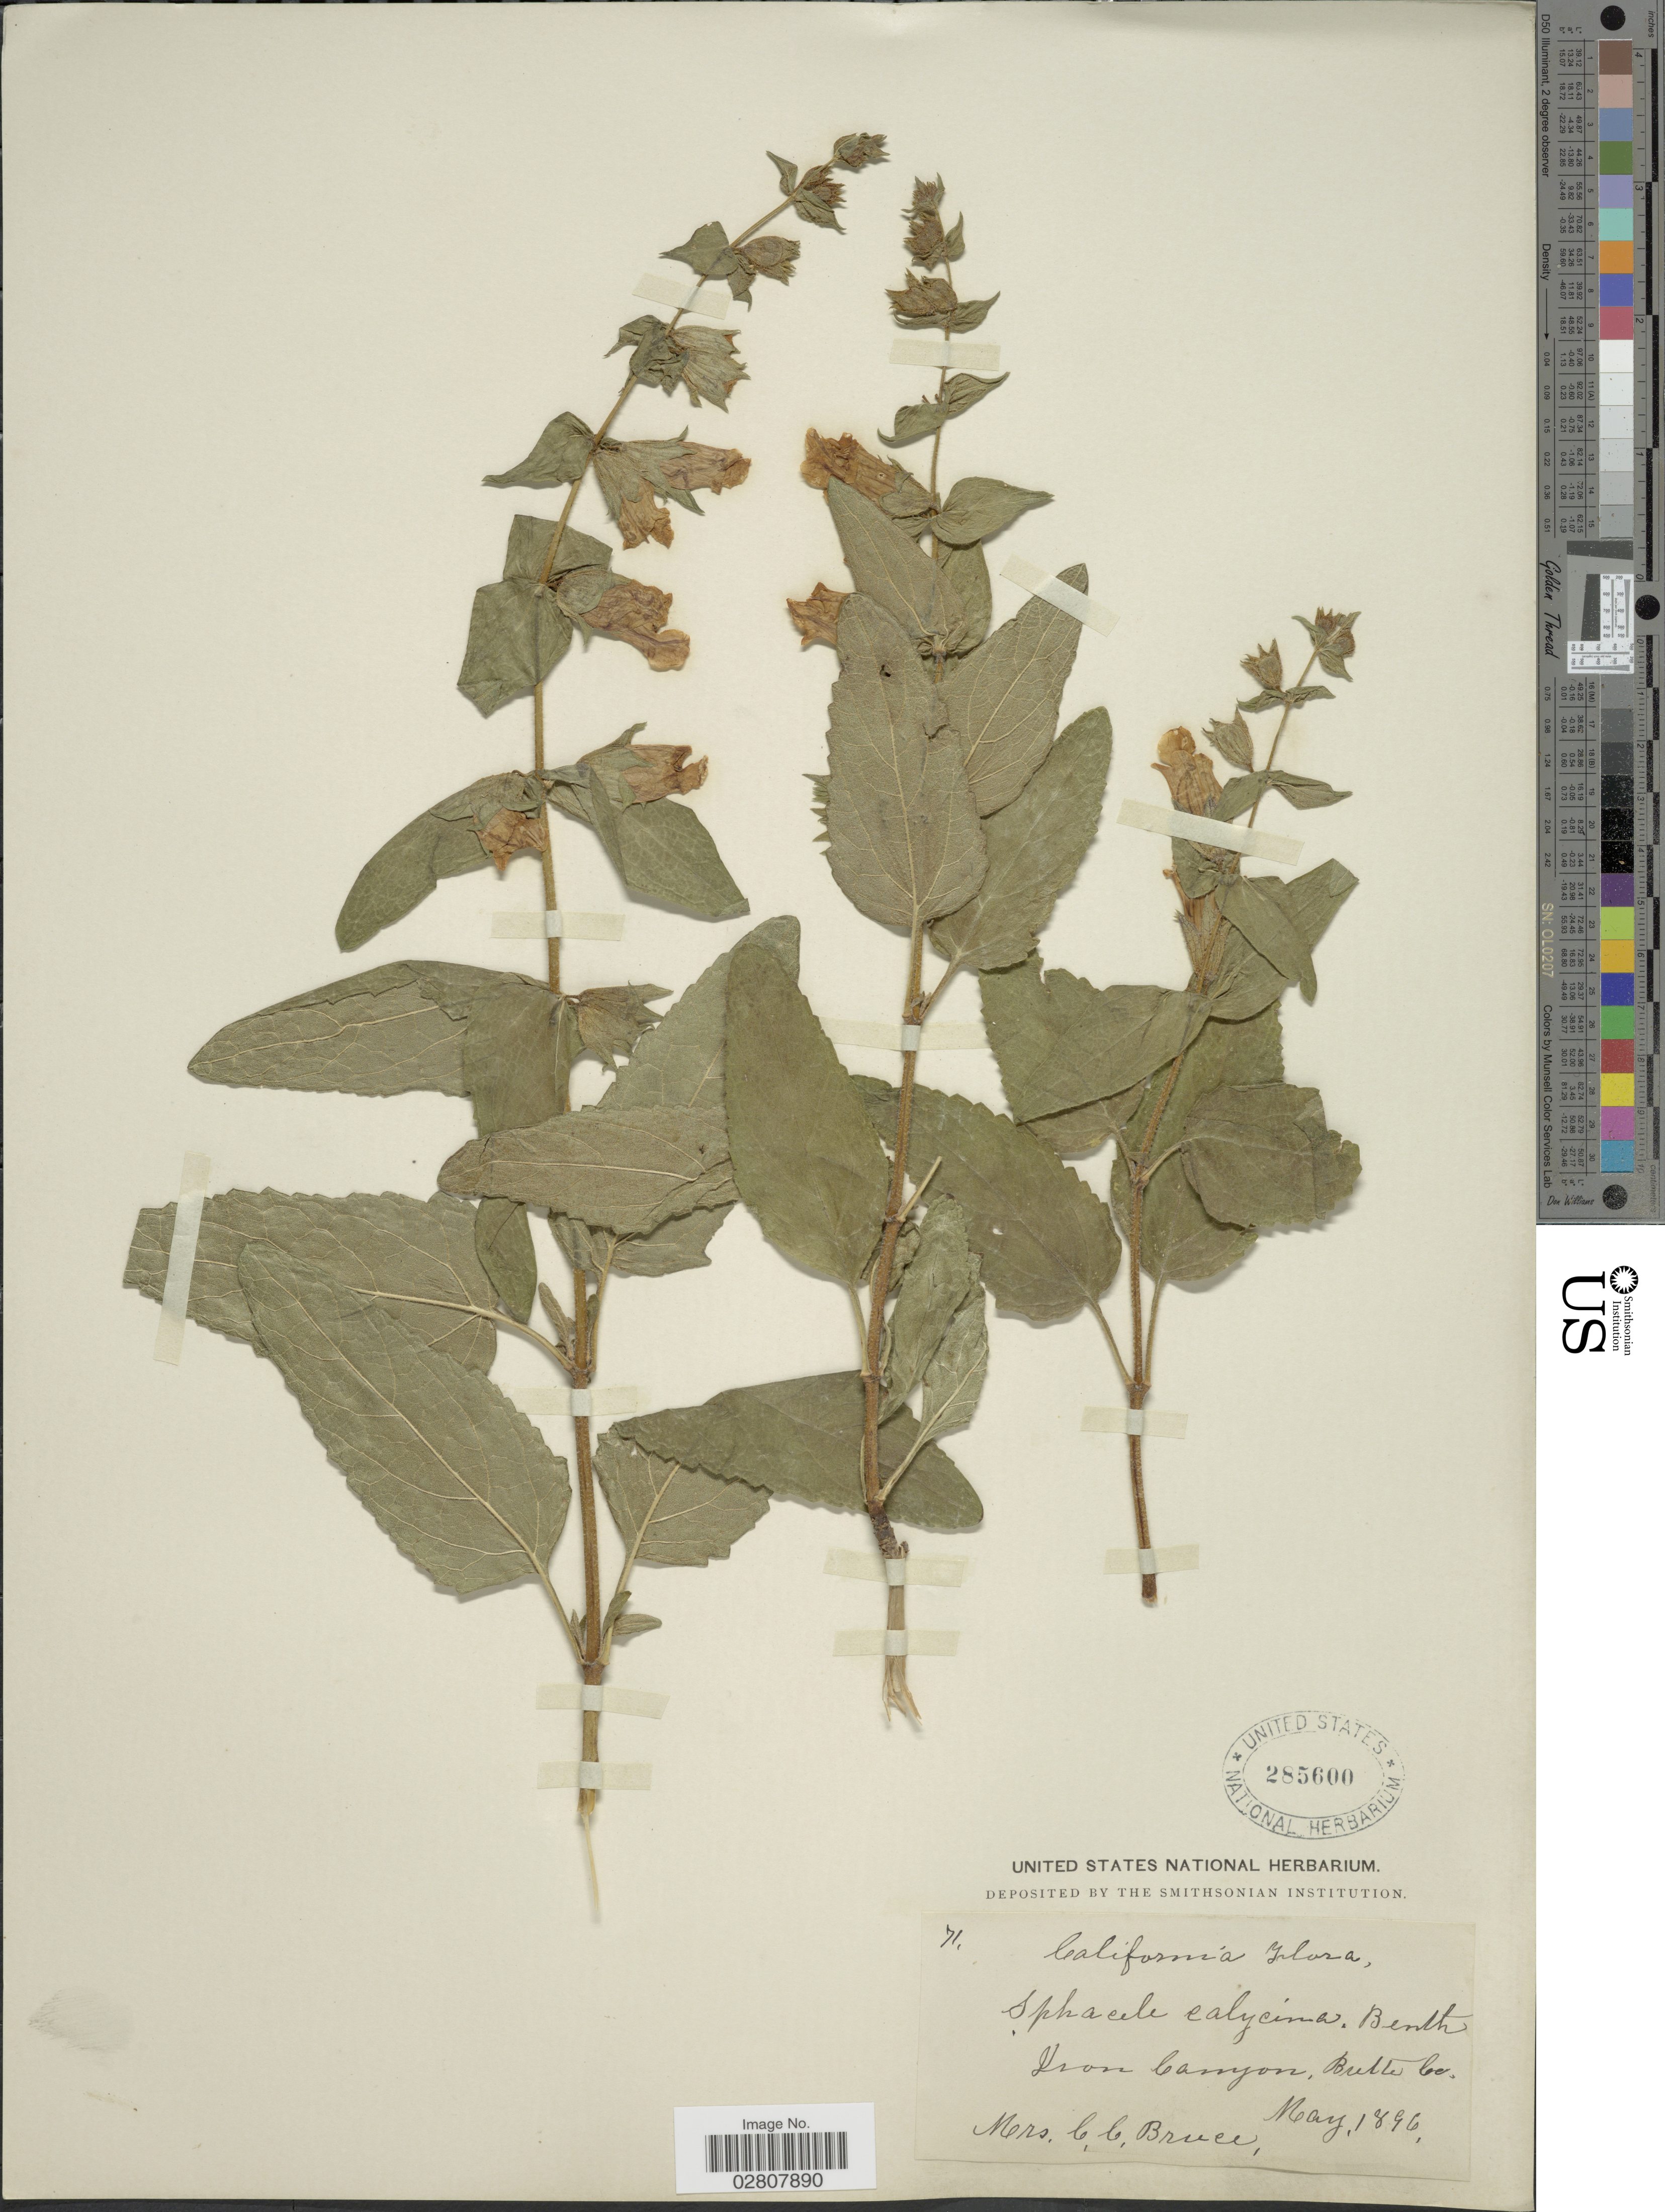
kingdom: Plantae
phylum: Tracheophyta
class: Magnoliopsida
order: Lamiales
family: Lamiaceae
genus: Lepechinia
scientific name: Lepechinia calycina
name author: (Benth.) Epling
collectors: C. Bruce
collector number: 71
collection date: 1896-05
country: United States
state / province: California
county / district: Butte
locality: Iron Canyon. Butte Co.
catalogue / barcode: US 285600